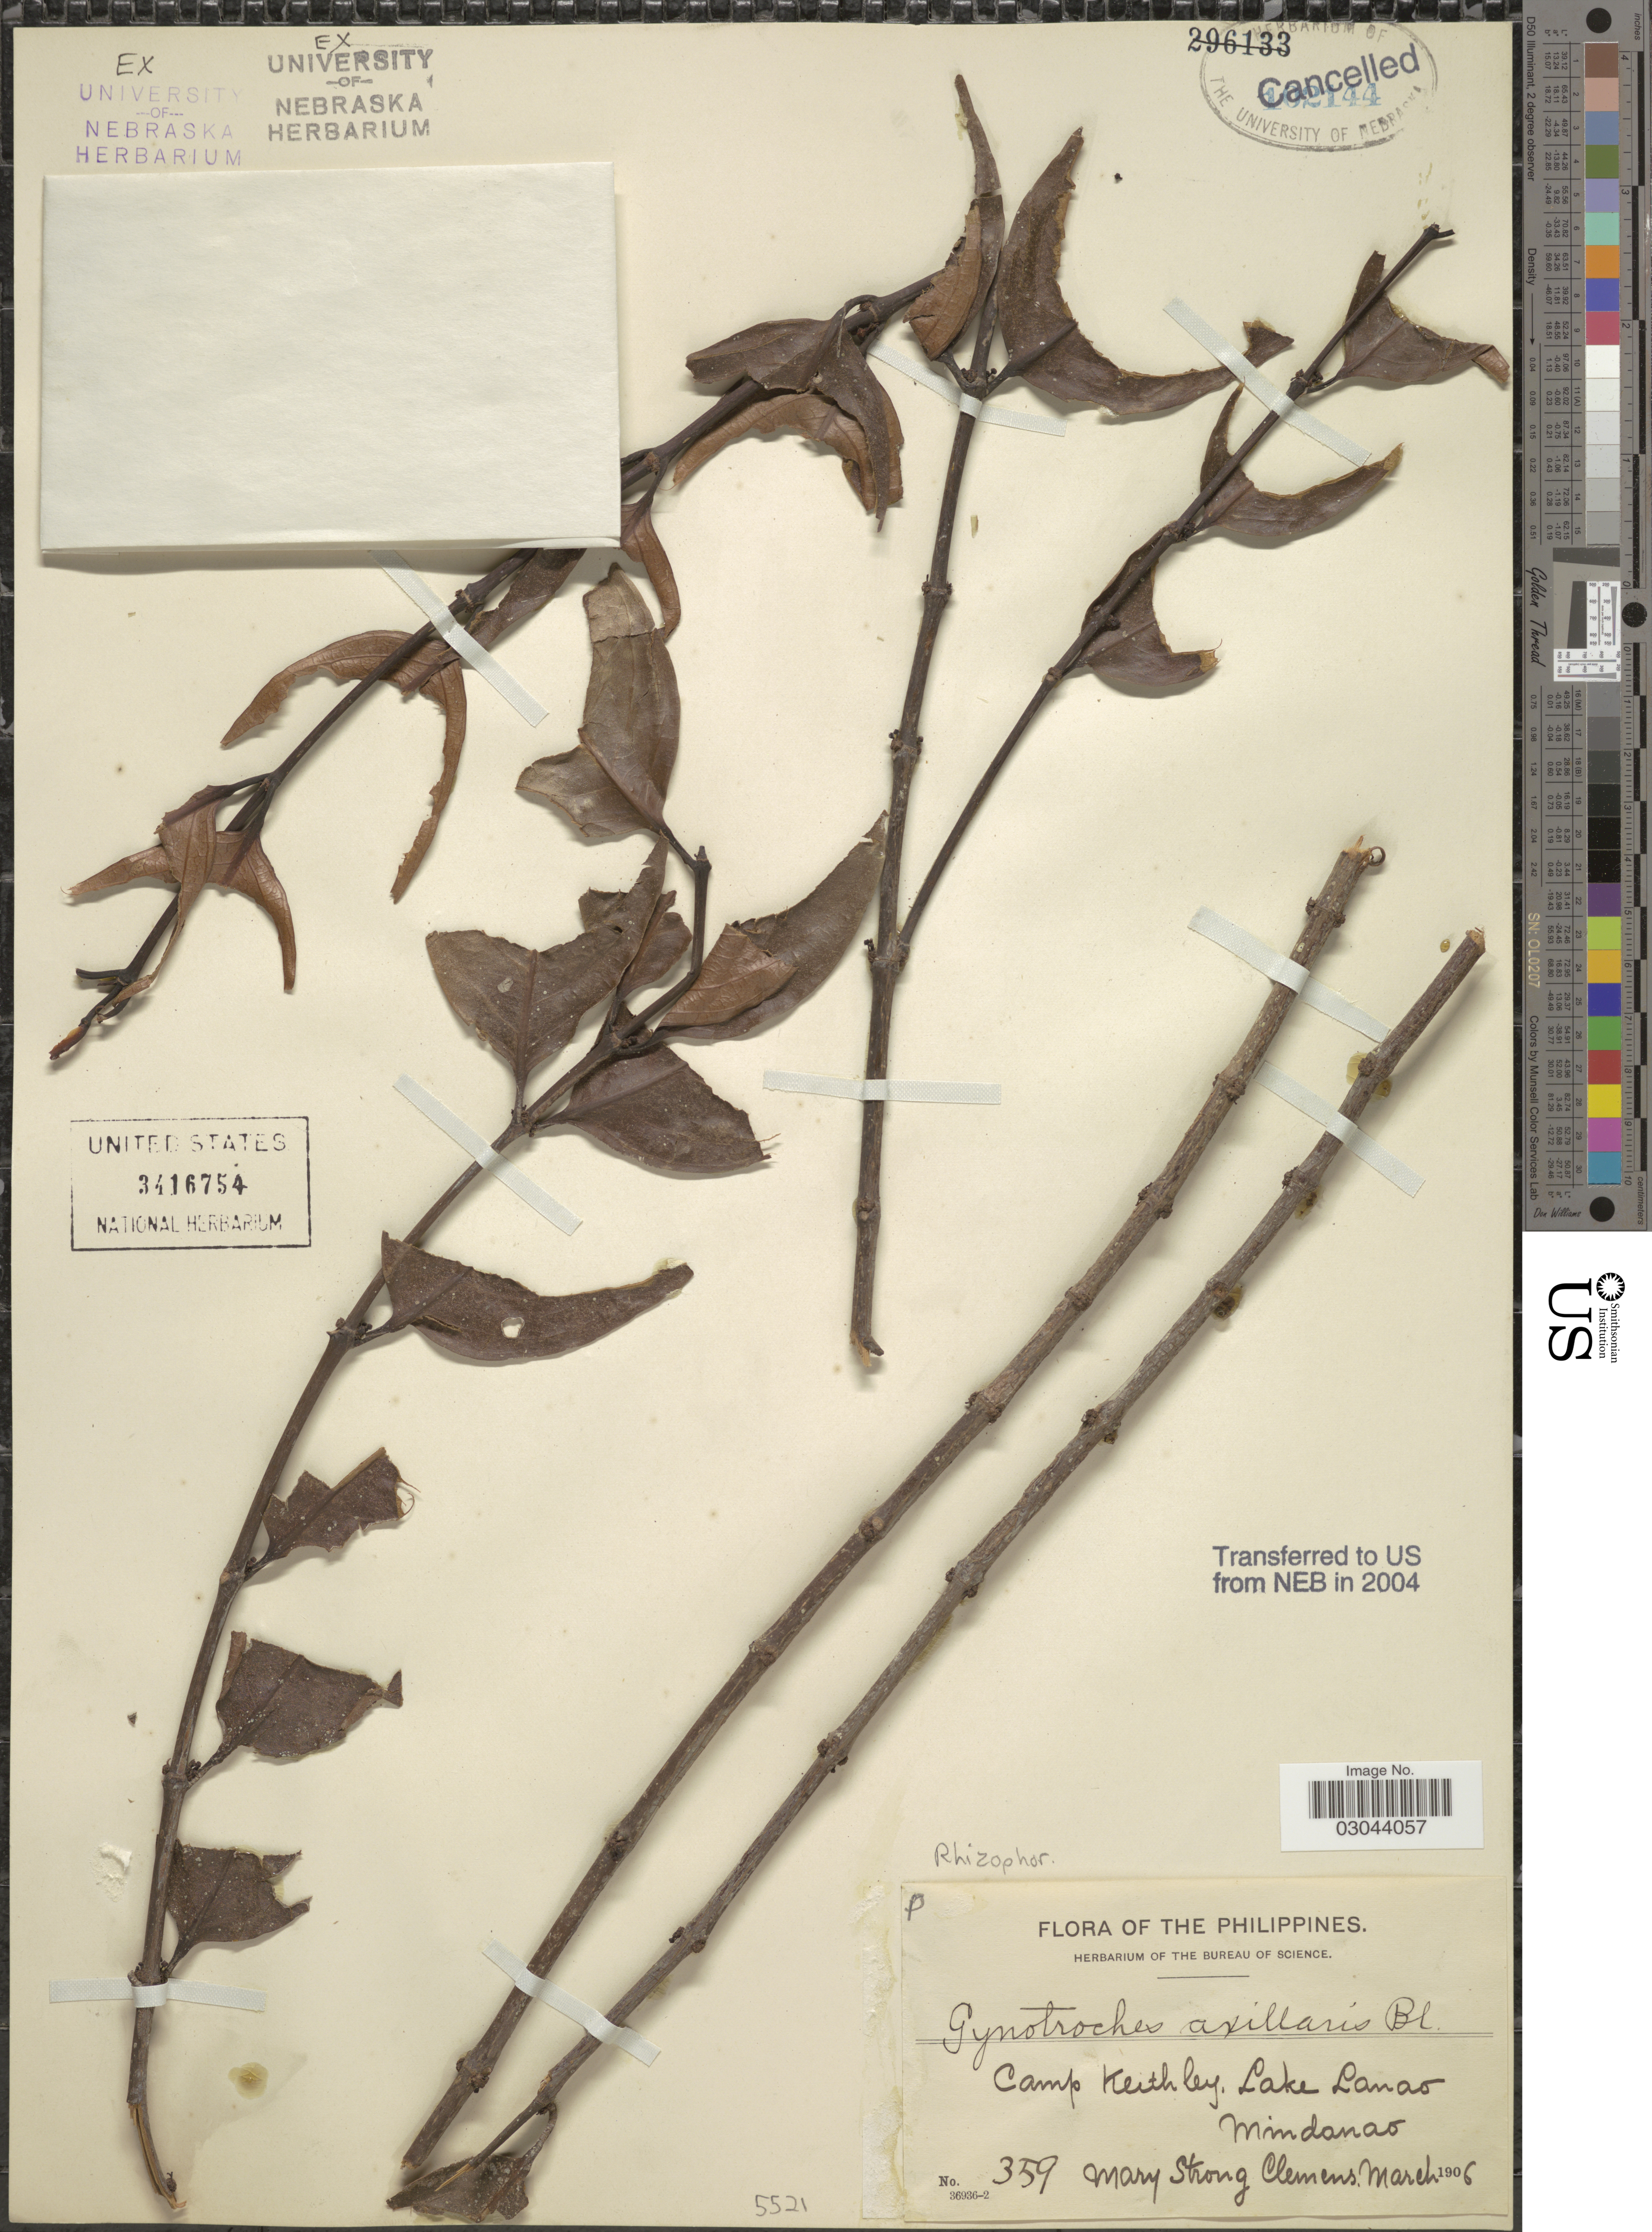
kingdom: Plantae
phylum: Tracheophyta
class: Magnoliopsida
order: Malpighiales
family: Rhizophoraceae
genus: Gynotroches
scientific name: Gynotroches axillaris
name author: Blume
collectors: M. S. Clemens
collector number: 359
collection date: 1906-03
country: Philippines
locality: Camp Keithley. Lake Lanao. Mindanao.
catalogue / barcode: US 3416754